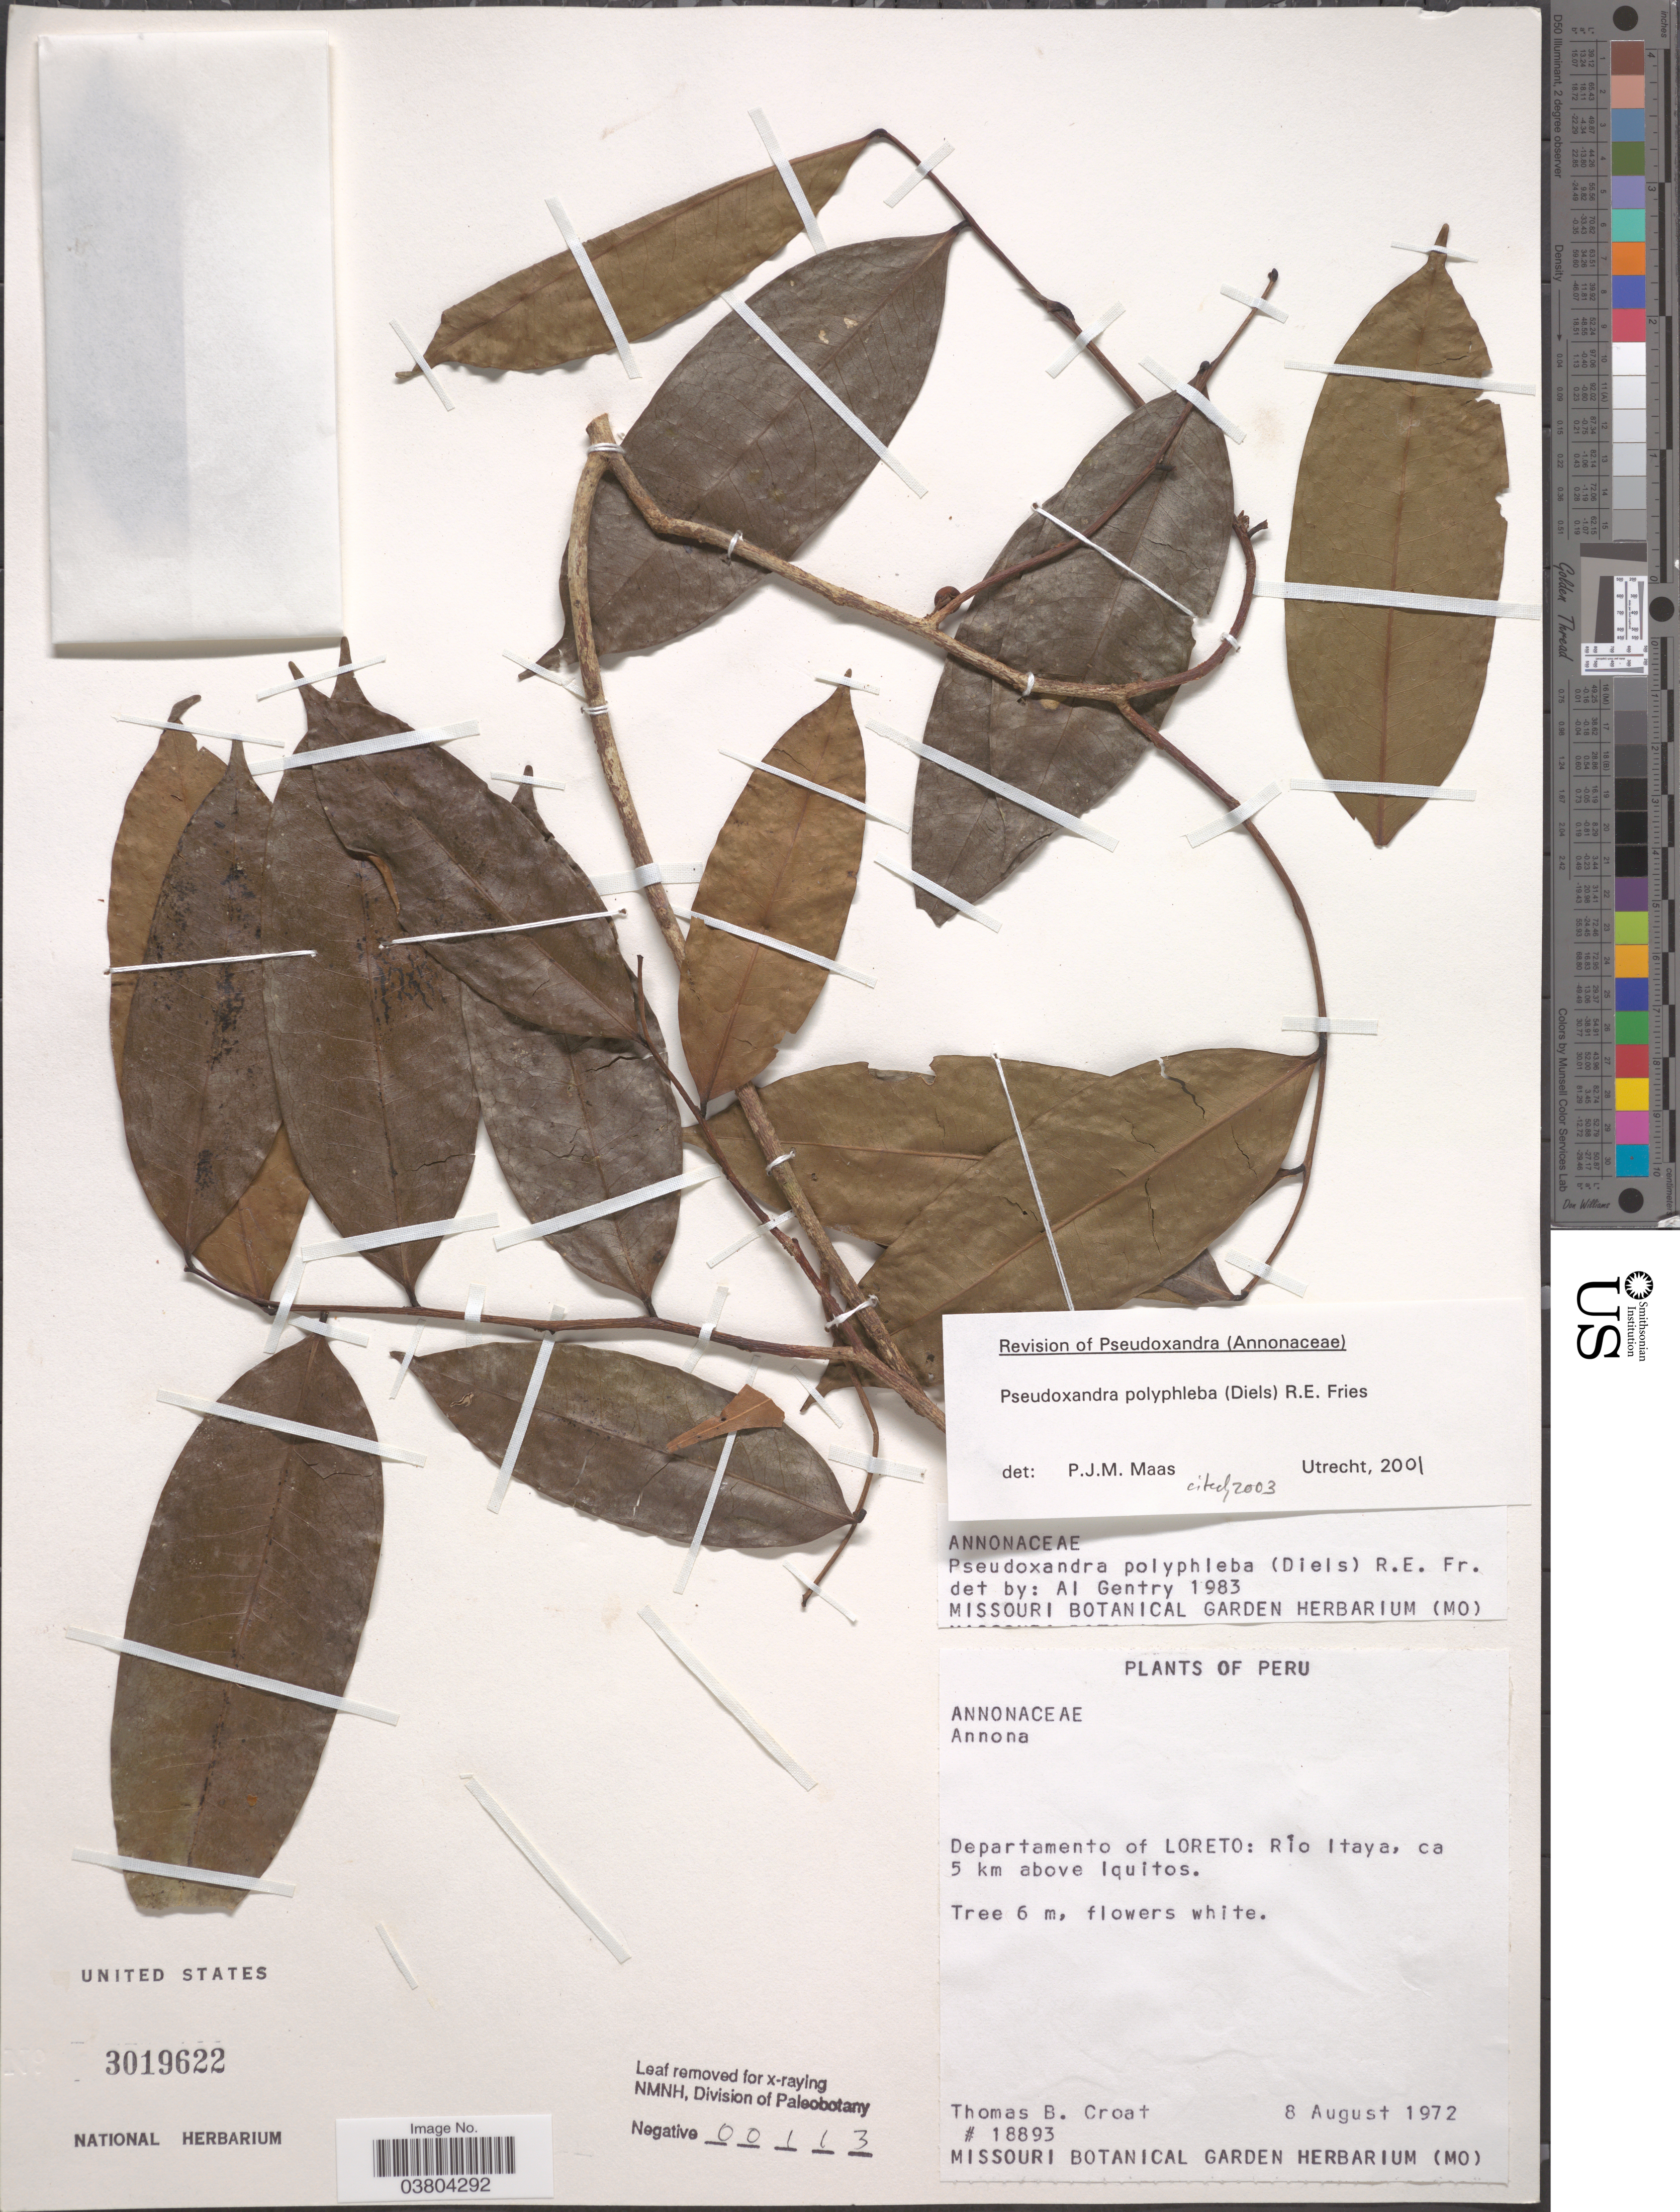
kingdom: Plantae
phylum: Tracheophyta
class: Magnoliopsida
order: Magnoliales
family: Annonaceae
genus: Pseudoxandra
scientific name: Pseudoxandra polyphleba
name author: (Diels) R.E. Fr.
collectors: T. B. Croat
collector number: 18893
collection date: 1972-08-08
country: Peru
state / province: Loreto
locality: Departamento of Loreto: Río Itaya, ca 5 km above Iquitos.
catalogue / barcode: US 3019622